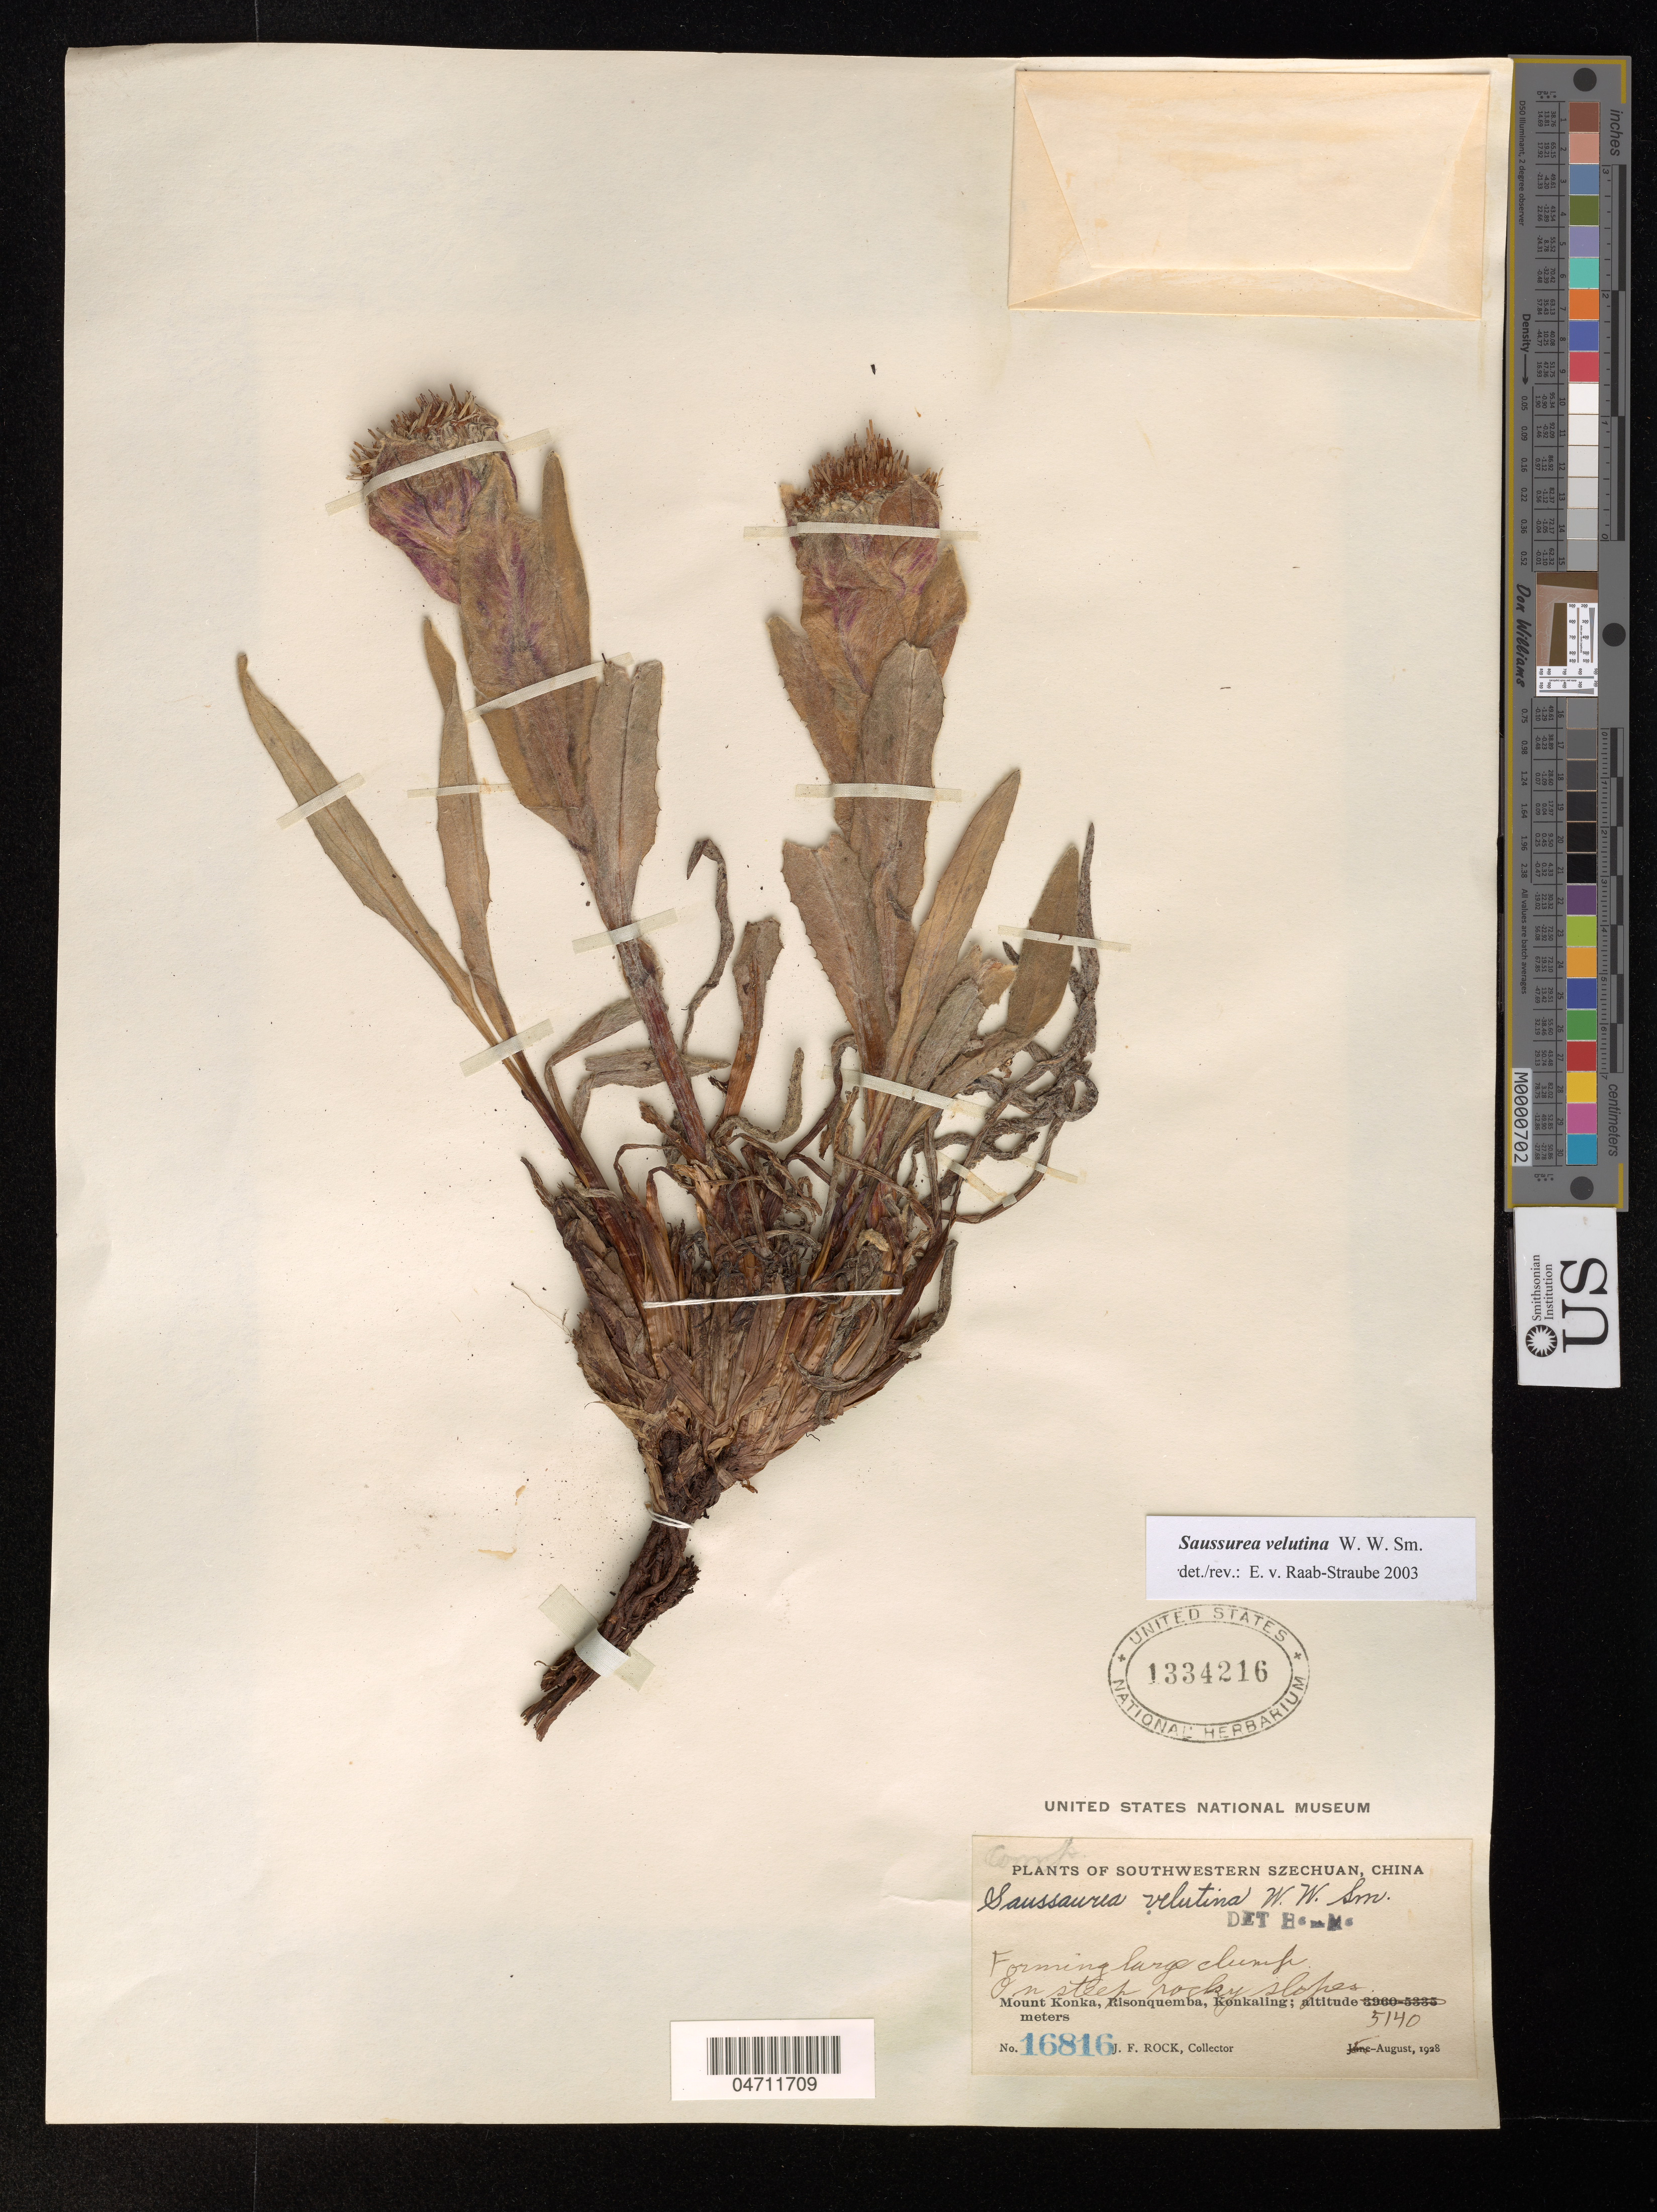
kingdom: Plantae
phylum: Tracheophyta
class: Magnoliopsida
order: Asterales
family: Asteraceae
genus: Saussurea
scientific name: Saussurea velutina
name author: W.W. Sm.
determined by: Raab-Straube, Eckhard von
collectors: J. Rock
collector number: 16816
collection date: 1928-08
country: China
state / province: Sichuan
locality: Southwesterm Szechuan. On steep rocky slope. Mount Konka, Risonquemba, Konkaling.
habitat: On steep rocky slopes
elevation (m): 5140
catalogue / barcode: US 1334216